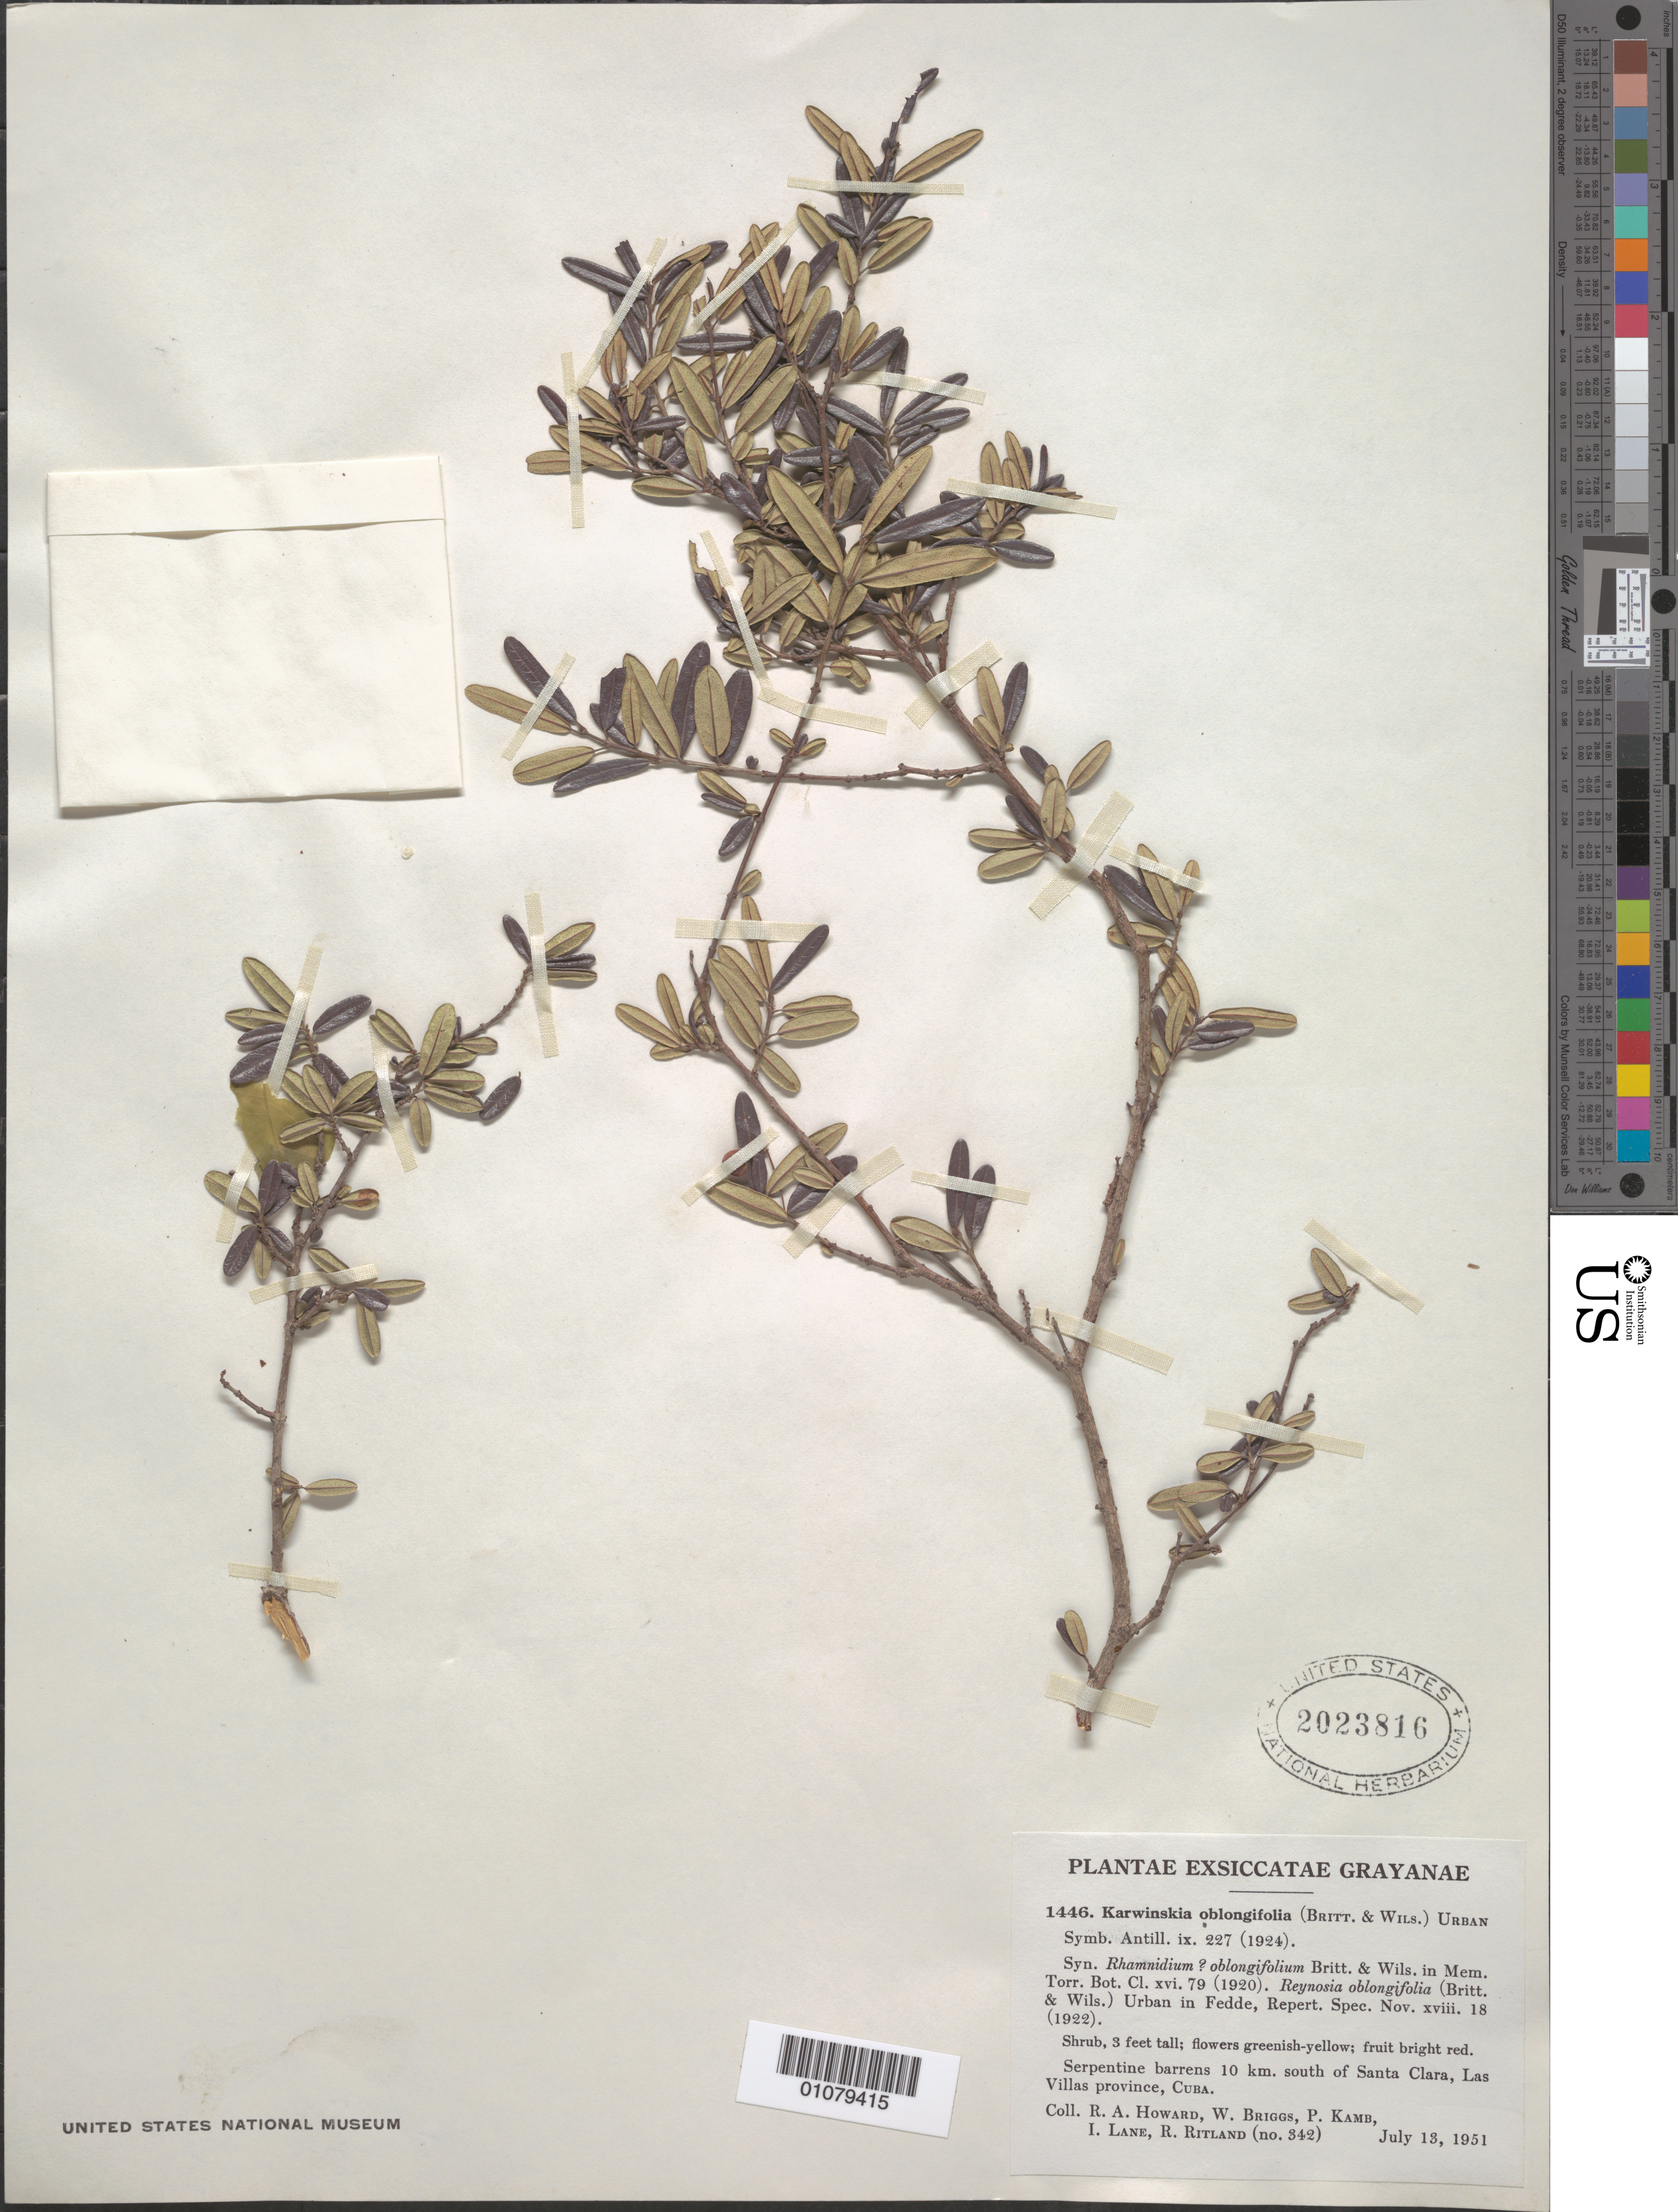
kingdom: Plantae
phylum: Tracheophyta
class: Magnoliopsida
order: Rosales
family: Rhamnaceae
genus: Karwinskia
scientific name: Karwinskia oblongifolia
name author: (Britton & P. Wilson) Urb.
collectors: R. A. Howard, W. Briggs, P. Kamb, I. Lane & R. Ritland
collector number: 1446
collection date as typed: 13 Jul 1951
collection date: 1951-07-13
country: Cuba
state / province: Villa Clara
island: Cuba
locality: Serpentine barrens 10 km south of Santa Clara, Las Villas Province, Cuba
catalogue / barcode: US 2023816